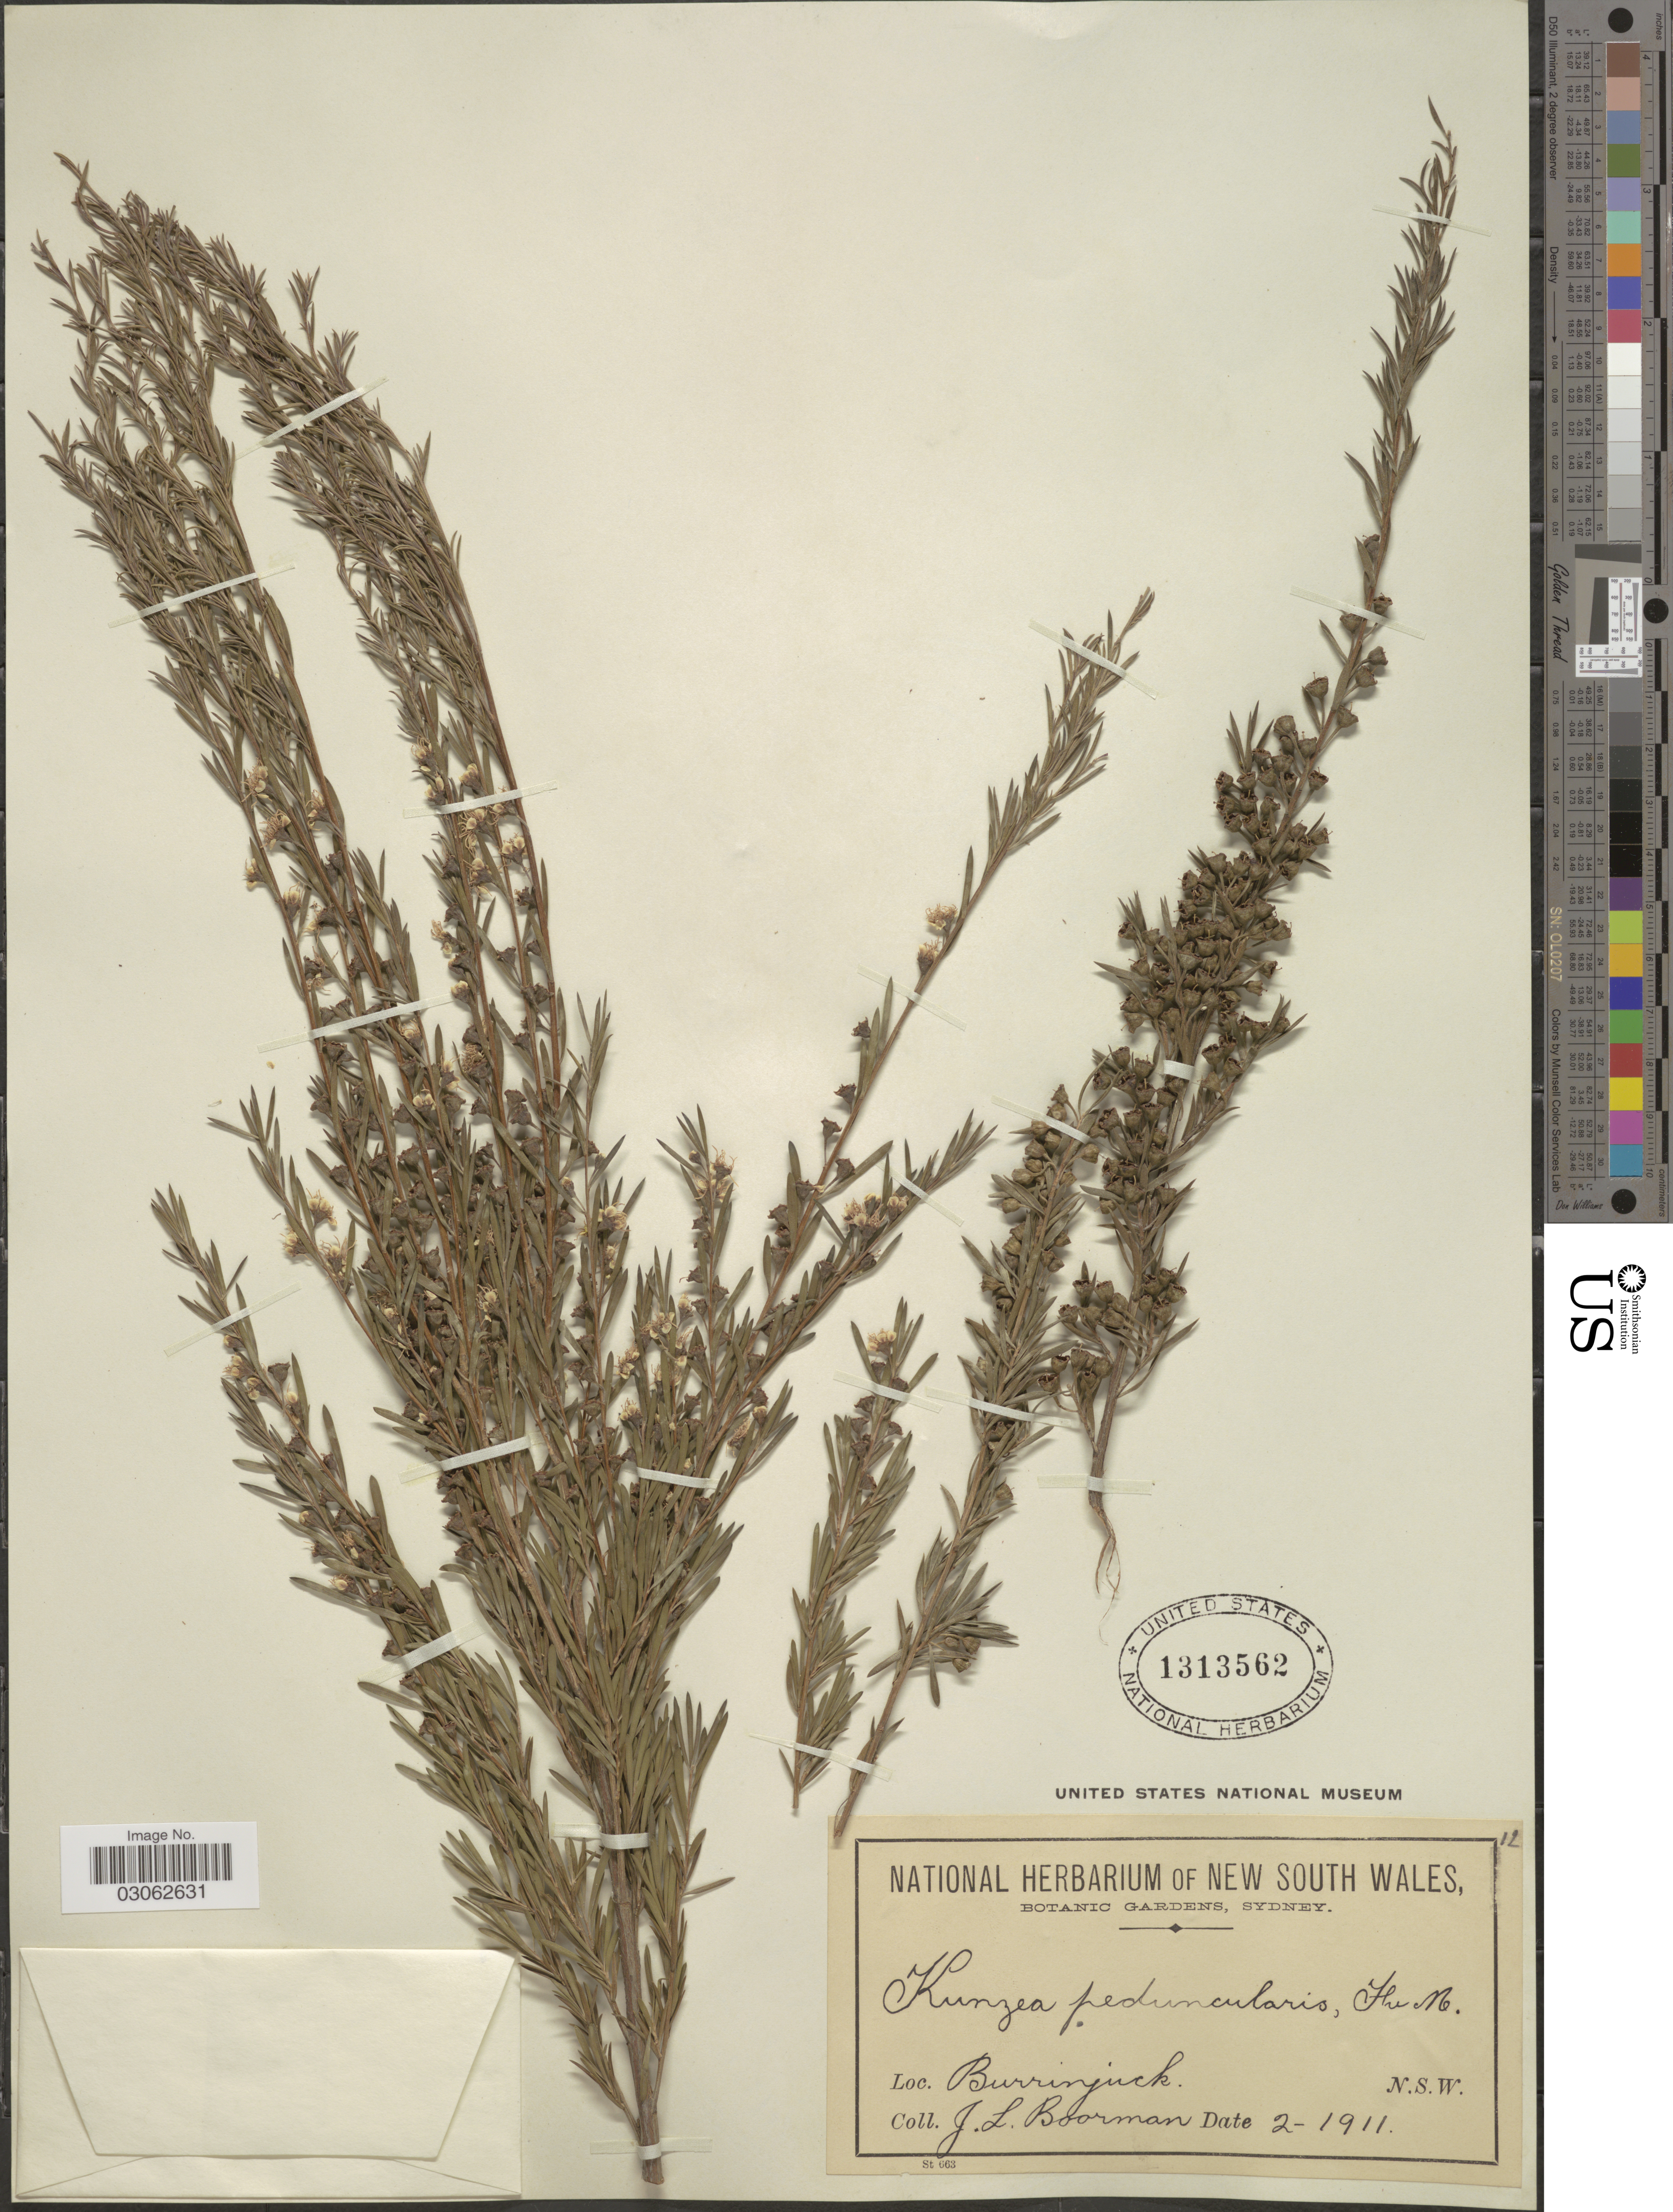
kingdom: Plantae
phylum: Tracheophyta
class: Magnoliopsida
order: Myrtales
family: Myrtaceae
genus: Kunzea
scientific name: Kunzea peduncularis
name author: F. Muell.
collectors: J. Boorman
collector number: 12?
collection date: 1911-02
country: Australia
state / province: New South Wales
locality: Burrinjuck. N.S.W.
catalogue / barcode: US 1313562